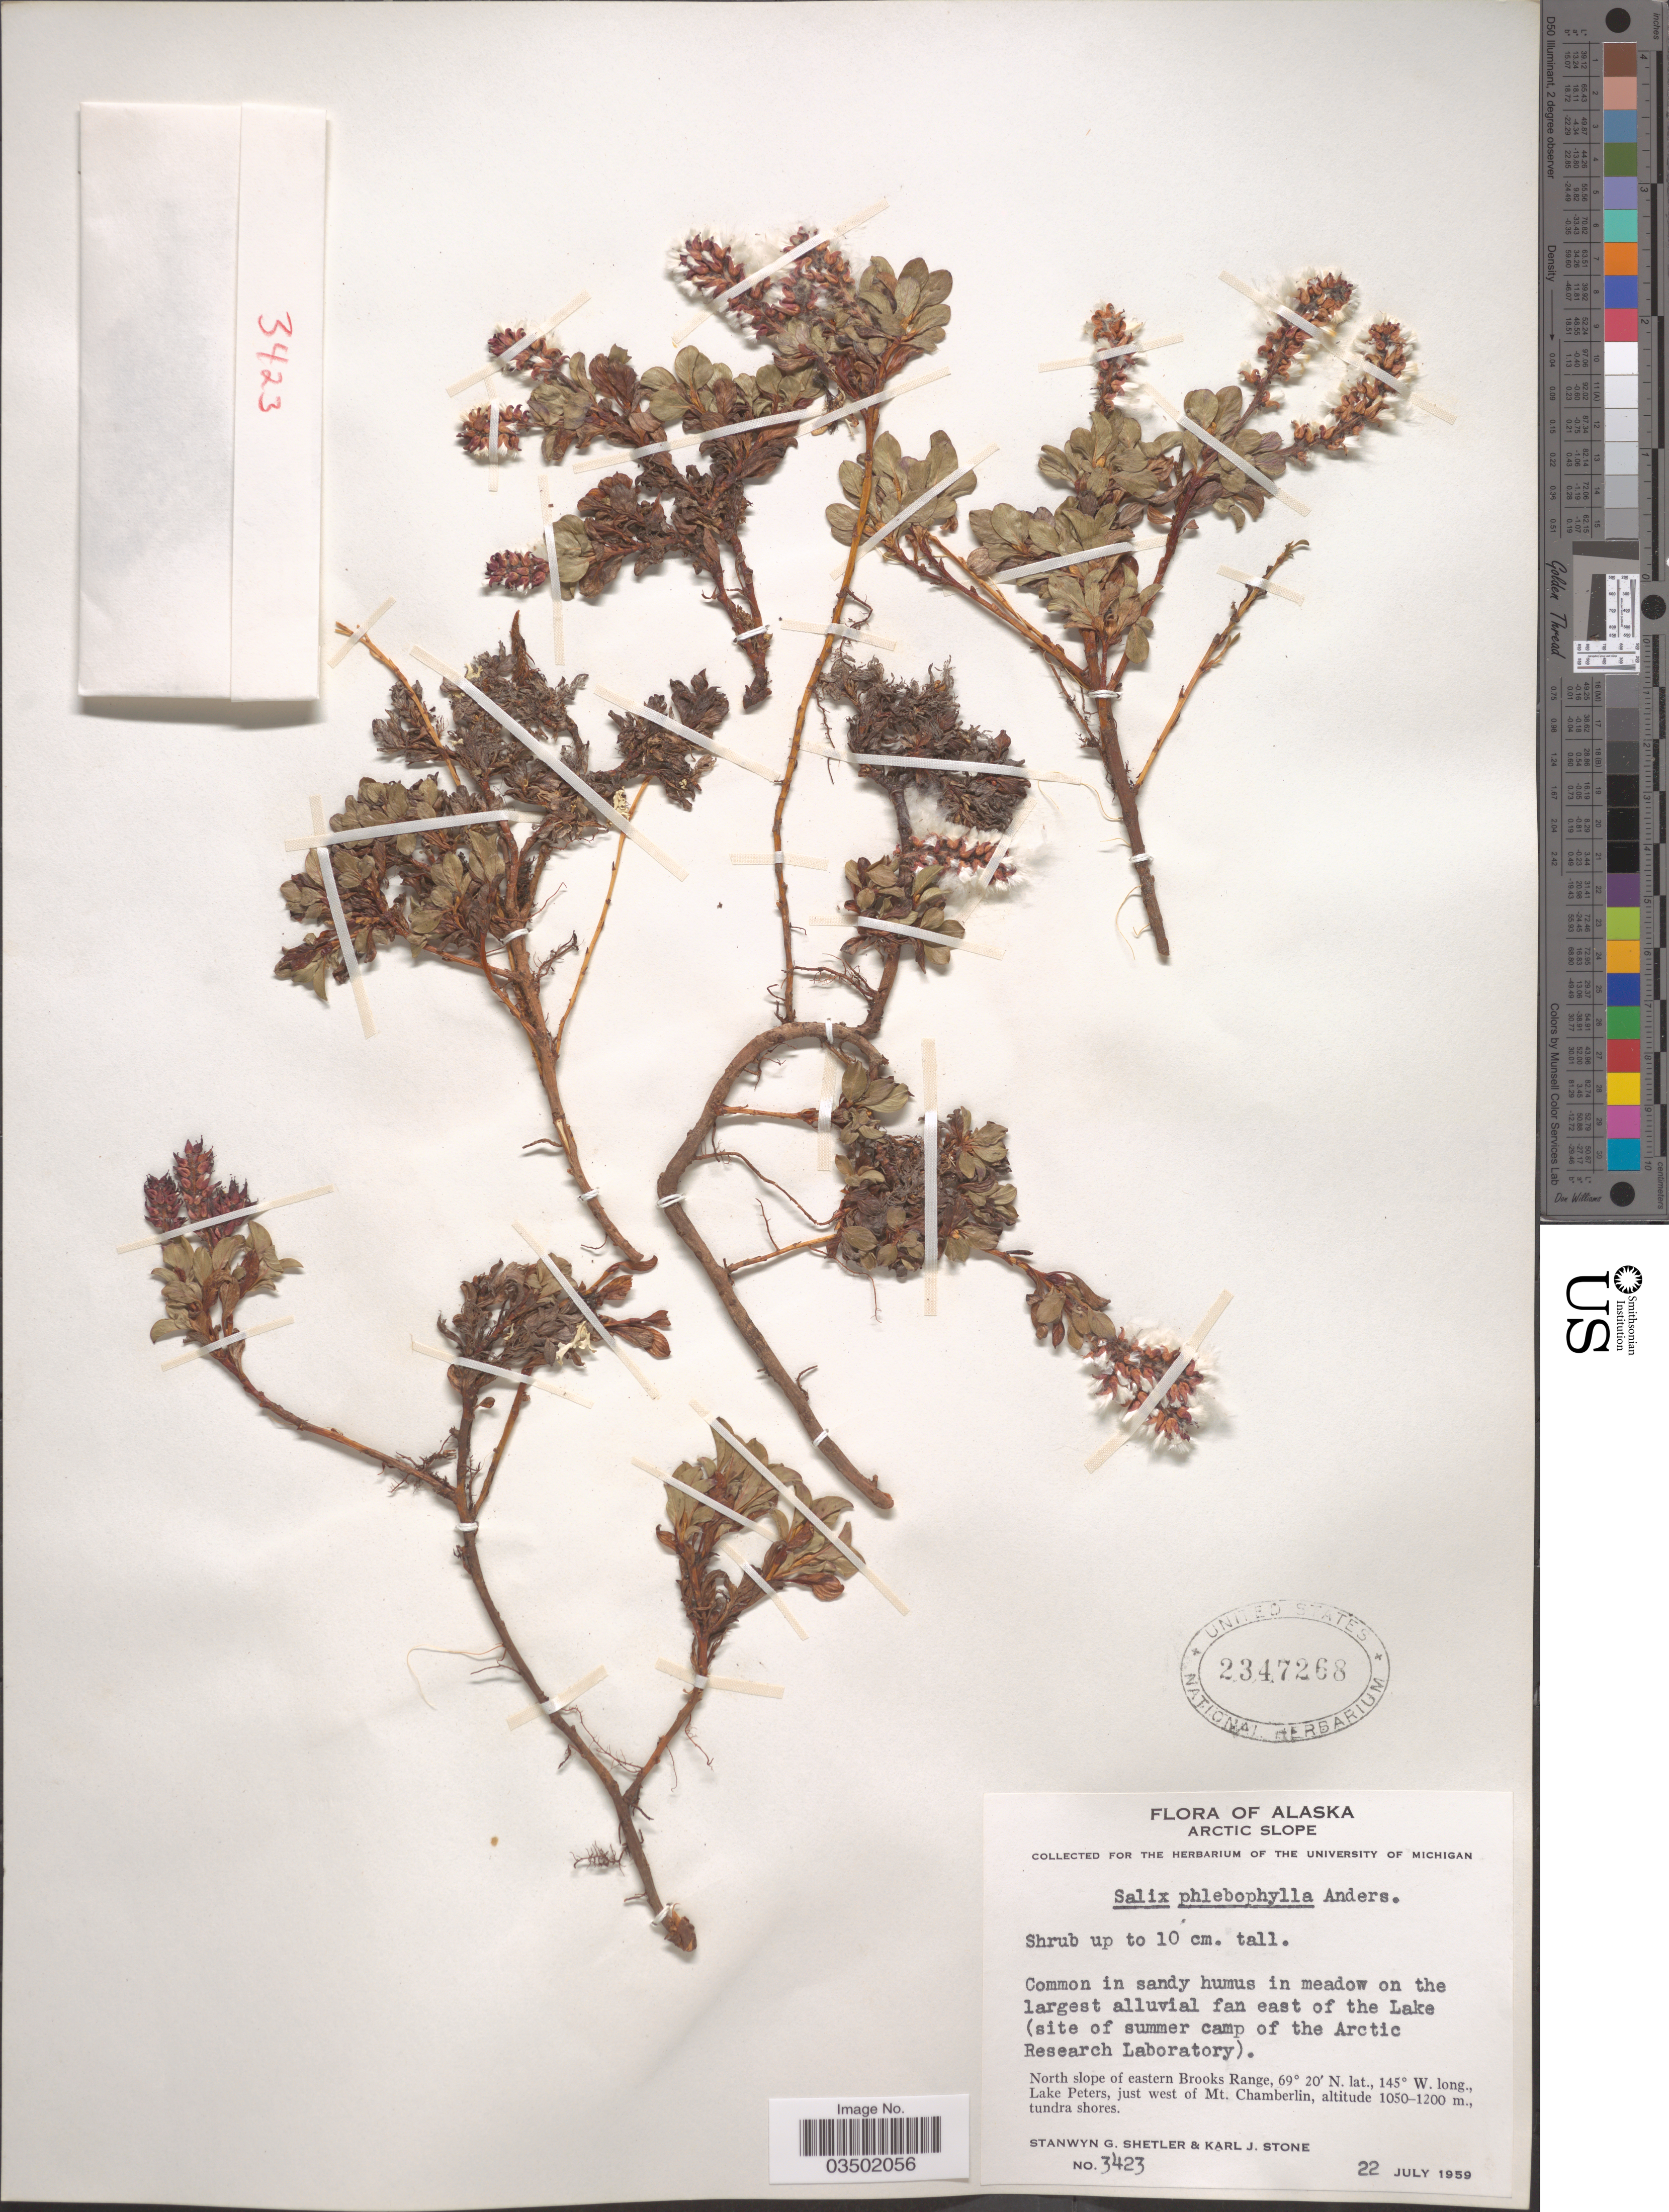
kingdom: Plantae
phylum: Tracheophyta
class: Magnoliopsida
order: Malpighiales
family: Salicaceae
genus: Salix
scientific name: Salix phlebophylla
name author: Andersson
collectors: S. Shetler & K. J. Stone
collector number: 3423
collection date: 1959-07-22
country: United States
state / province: Alaska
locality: Arctic Slope. East of the Lake (site of summer camp of the Arctic Research Laboratory). North slope of eastern Brooks Range. Lake Peters, just west of Mt. Chamberlin.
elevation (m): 1050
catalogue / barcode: US 2347268